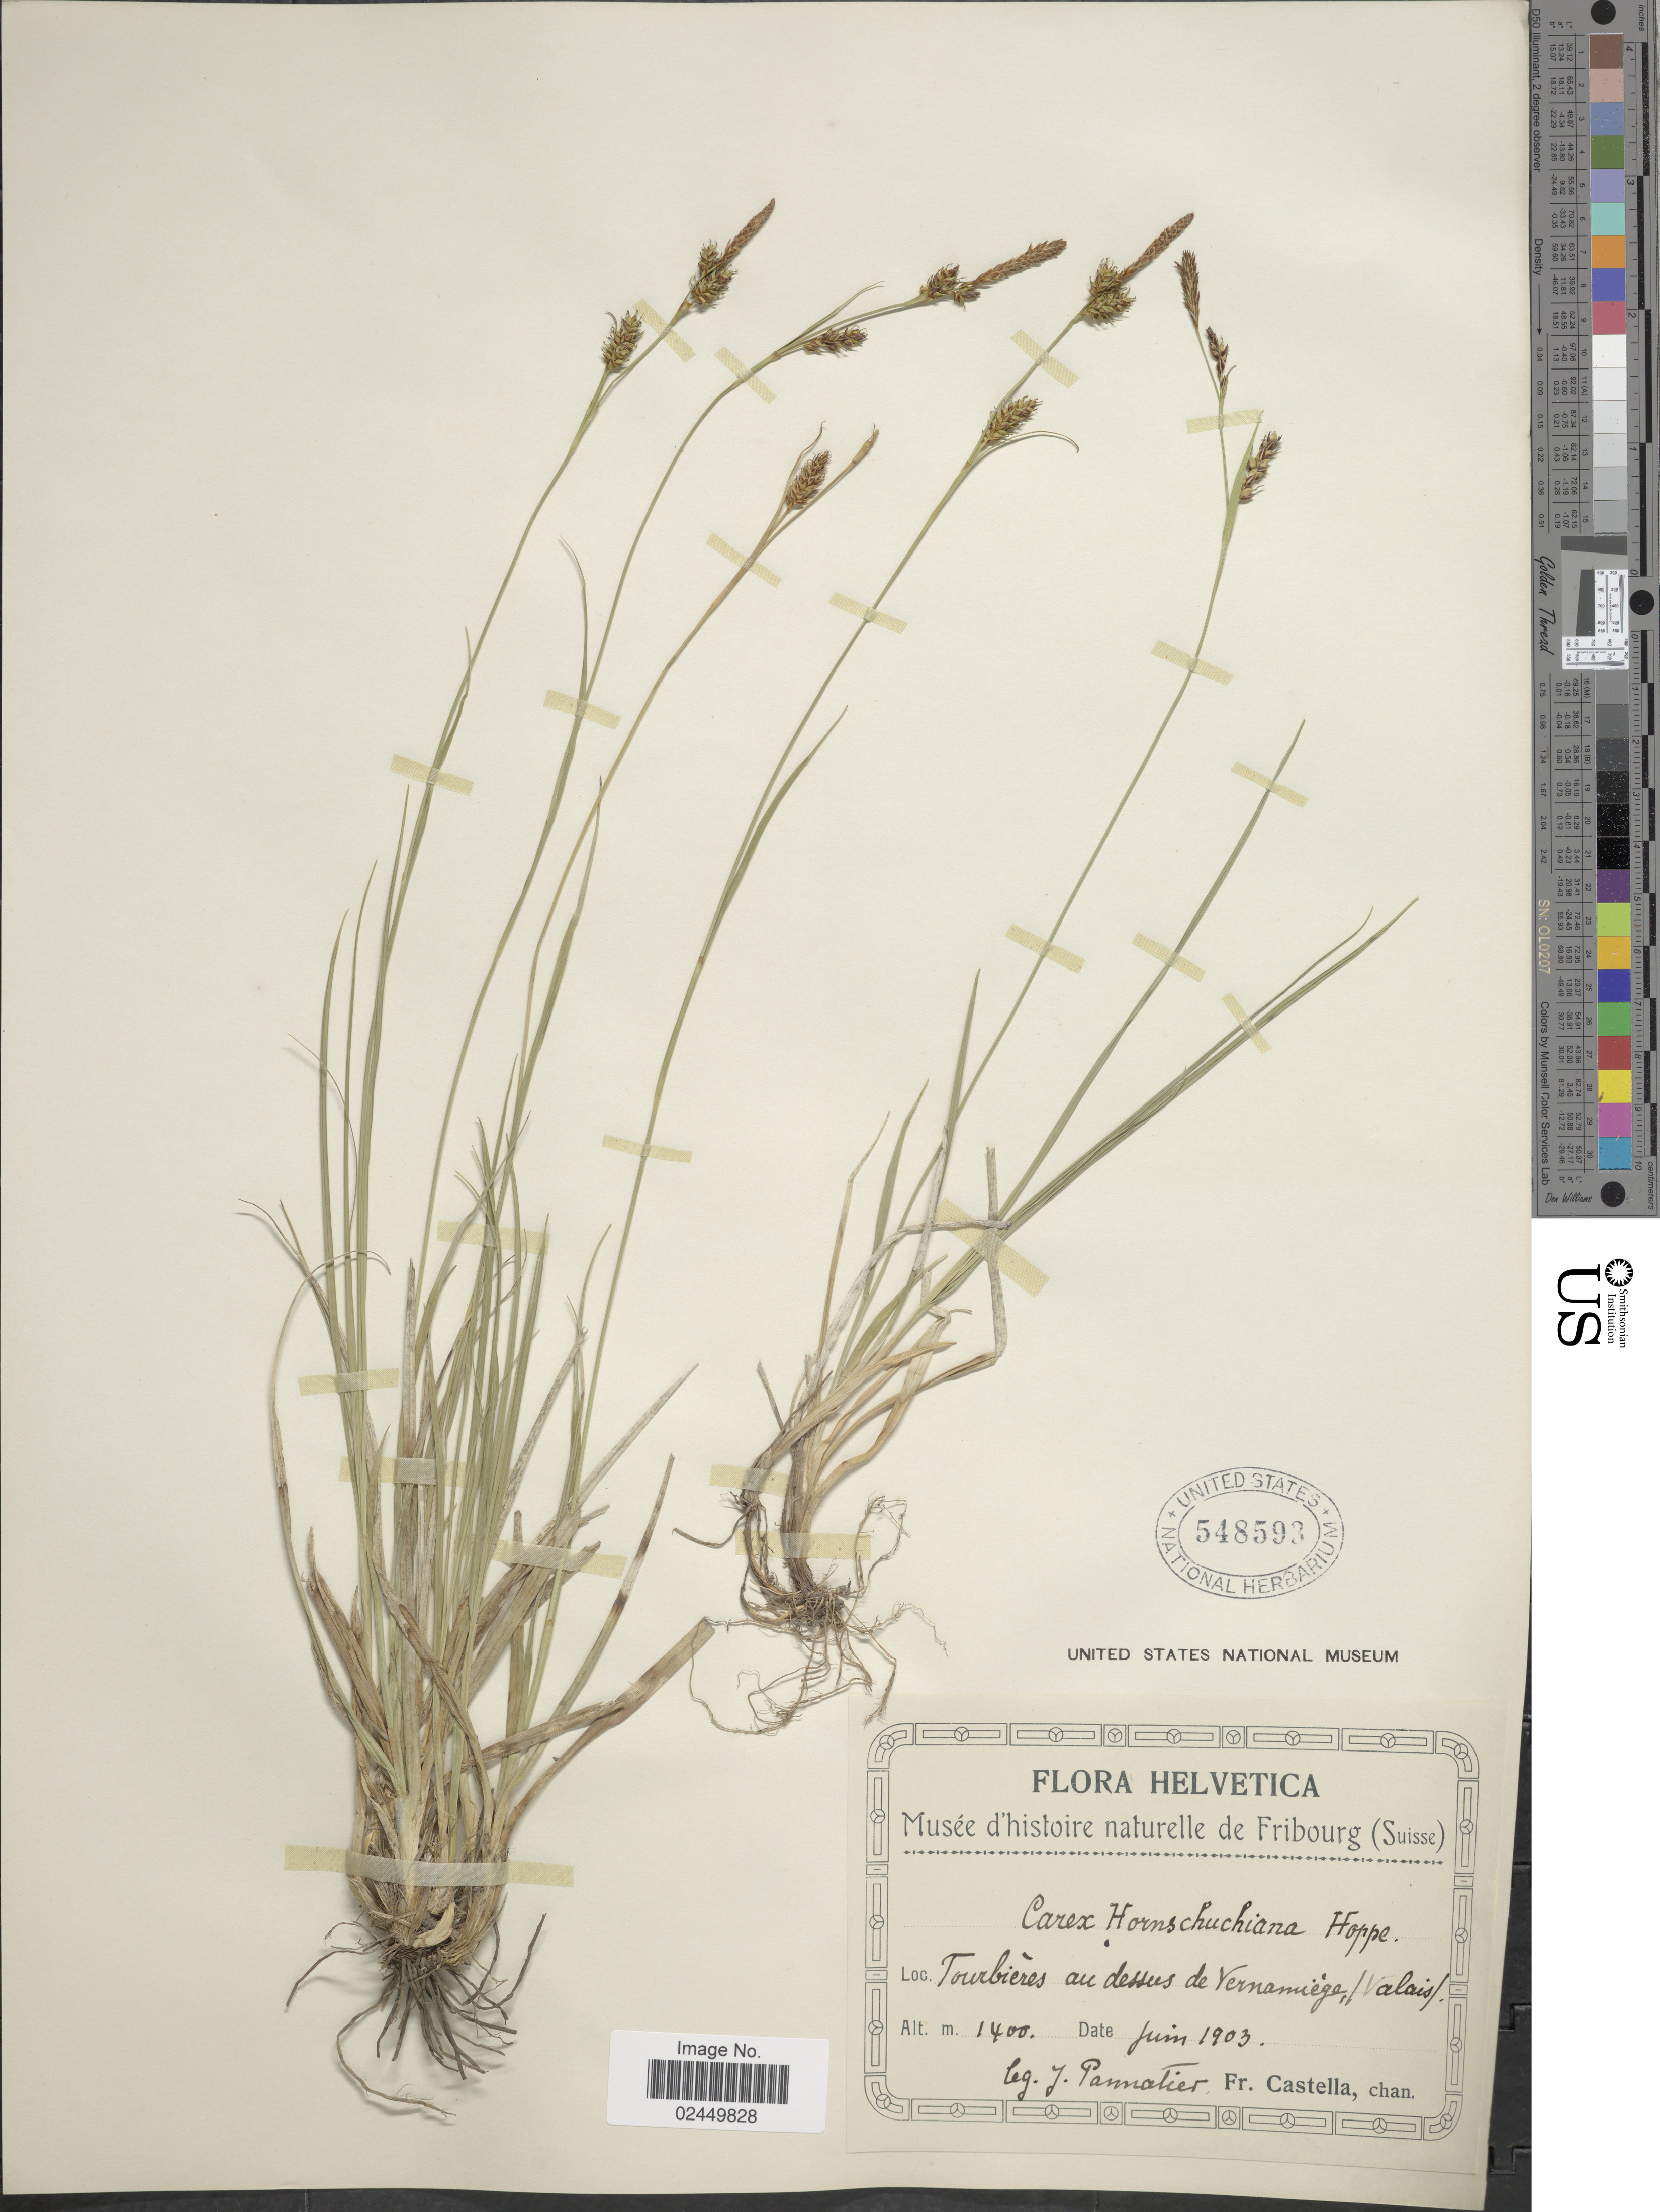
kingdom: Plantae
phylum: Tracheophyta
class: Liliopsida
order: Poales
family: Cyperaceae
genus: Carex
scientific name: Carex hostiana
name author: DC.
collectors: J. Pannatier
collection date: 1903-06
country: Switzerland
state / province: Valais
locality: Vernamiege Helvetica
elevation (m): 1400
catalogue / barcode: US 548593